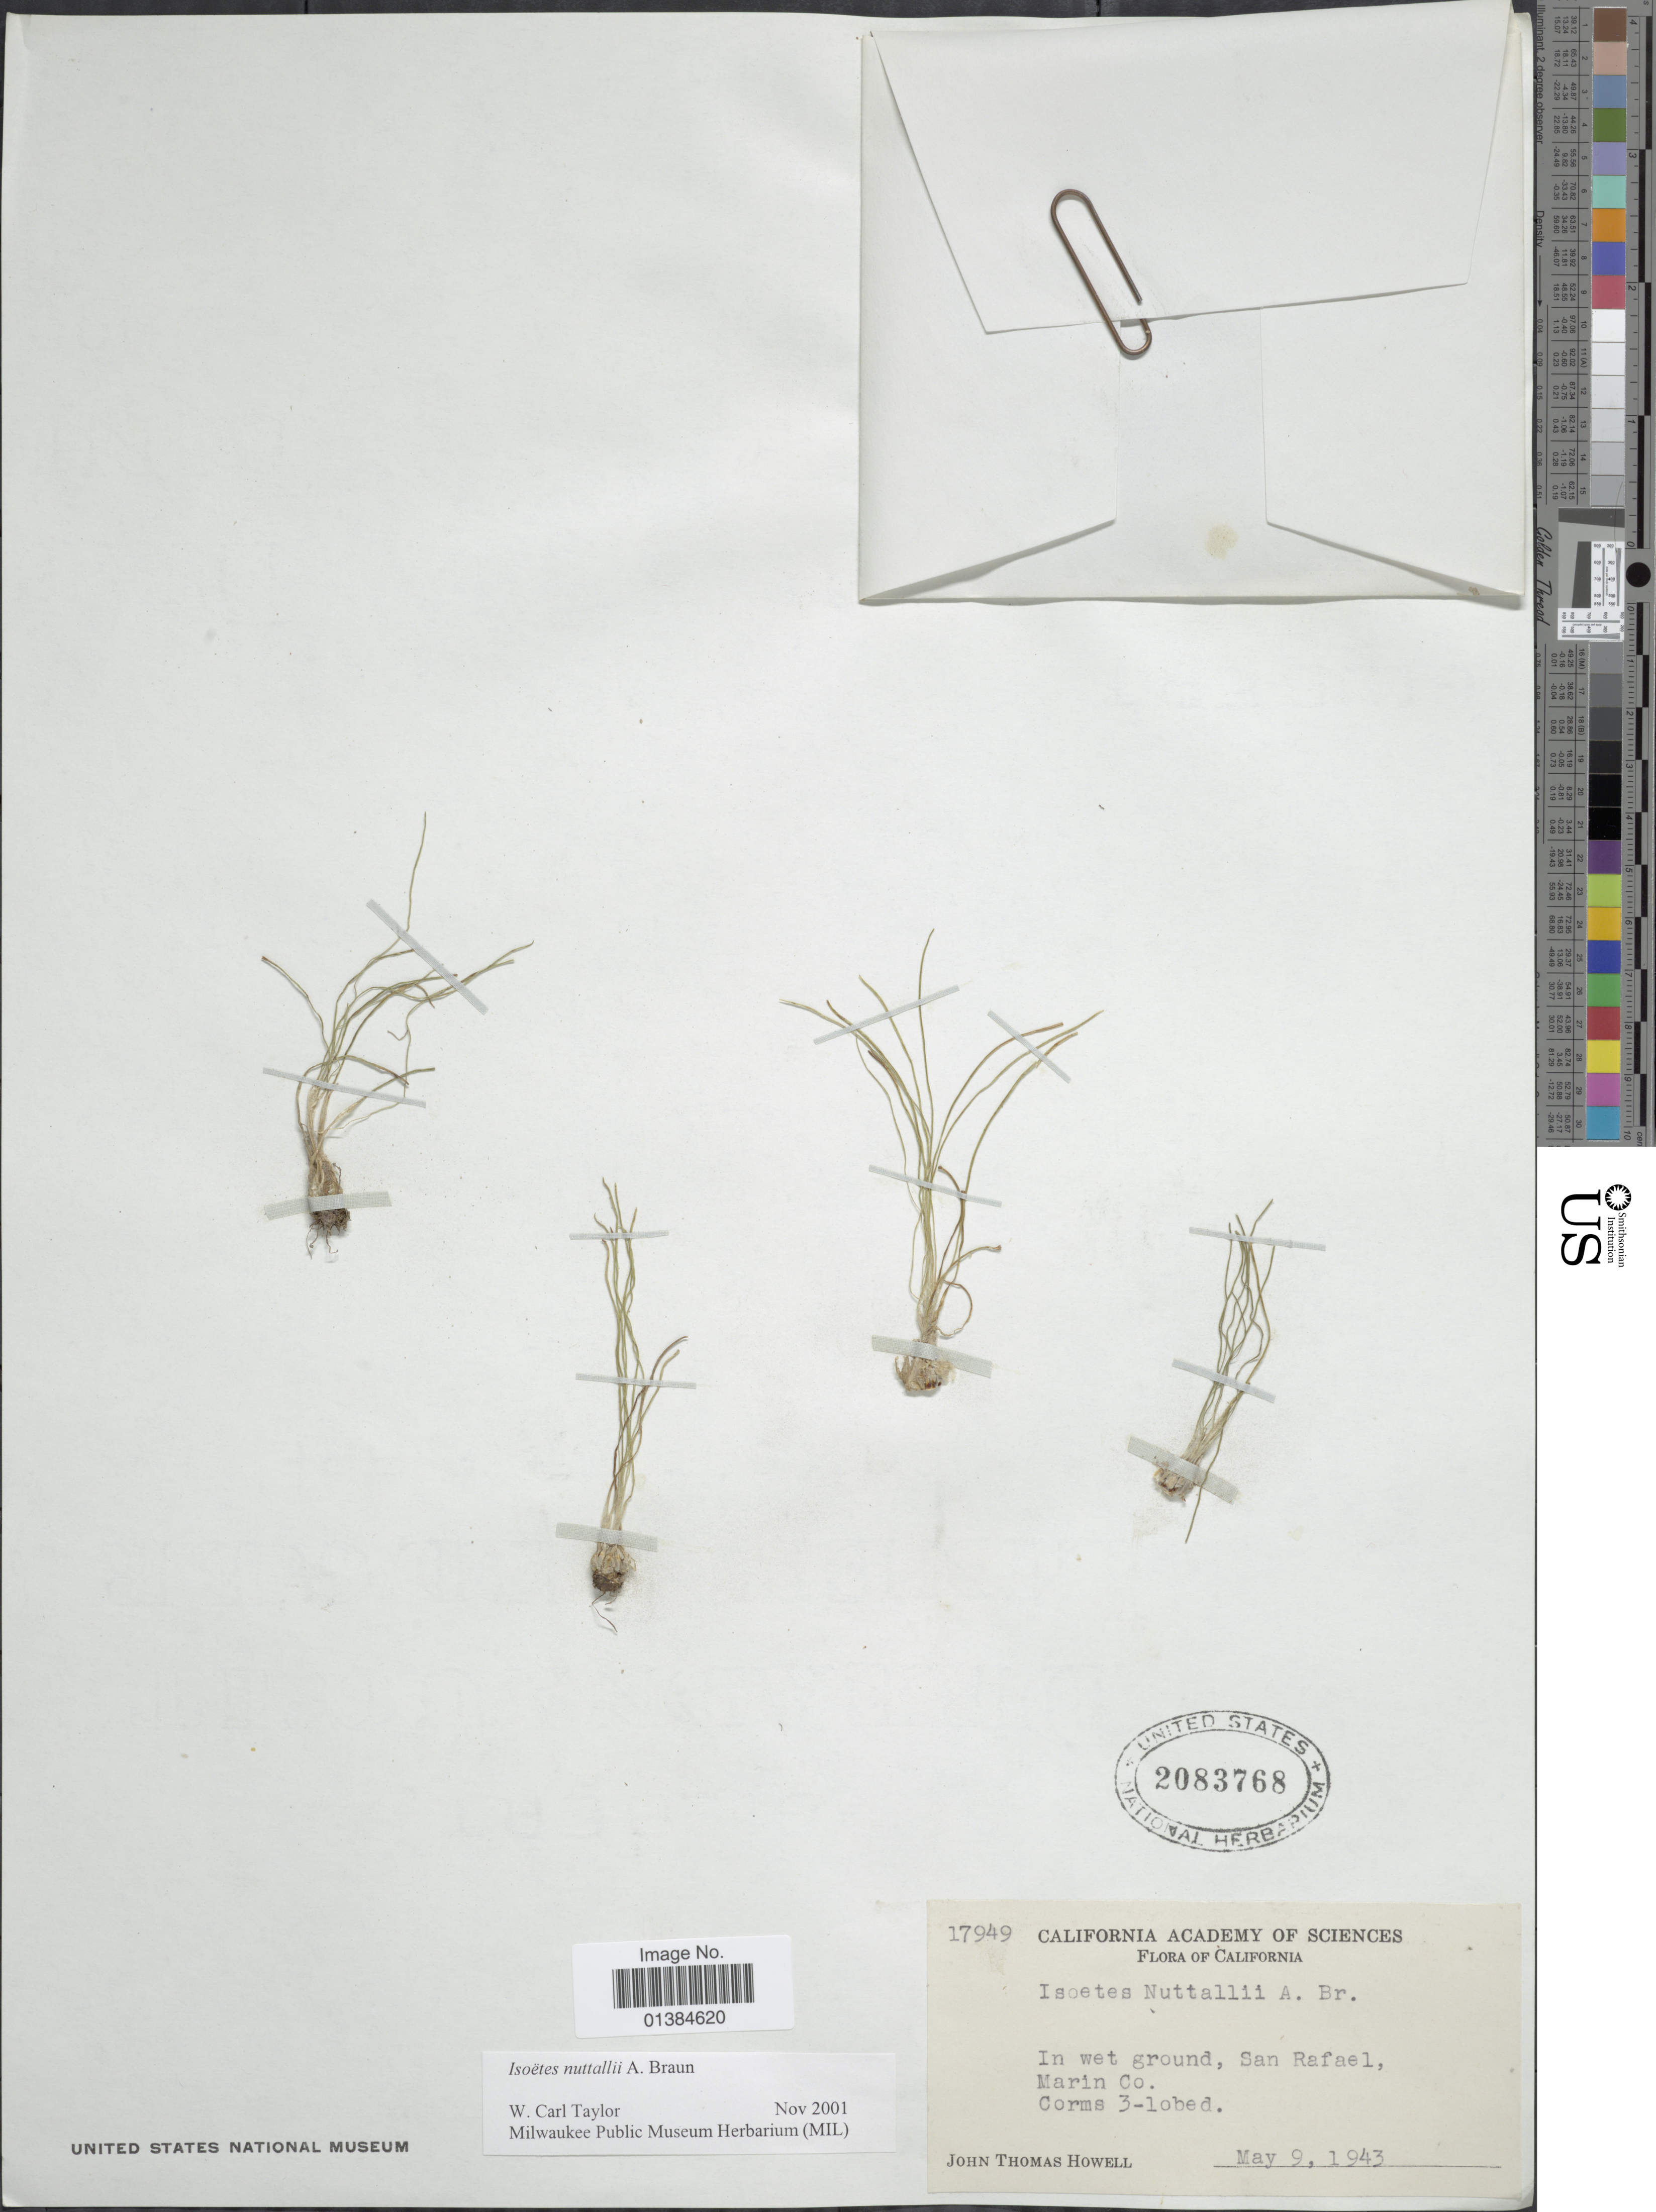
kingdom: Plantae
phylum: Tracheophyta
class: Lycopodiopsida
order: Isoetales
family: Isoetaceae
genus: Isoetes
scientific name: Isoetes nuttallii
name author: A. Braun ex Engelm.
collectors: J. T. Howell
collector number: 17949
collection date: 1943-05-09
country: United States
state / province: California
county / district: Marin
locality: In wet ground, San Rafael, Marin Co.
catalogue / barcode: US 2083768